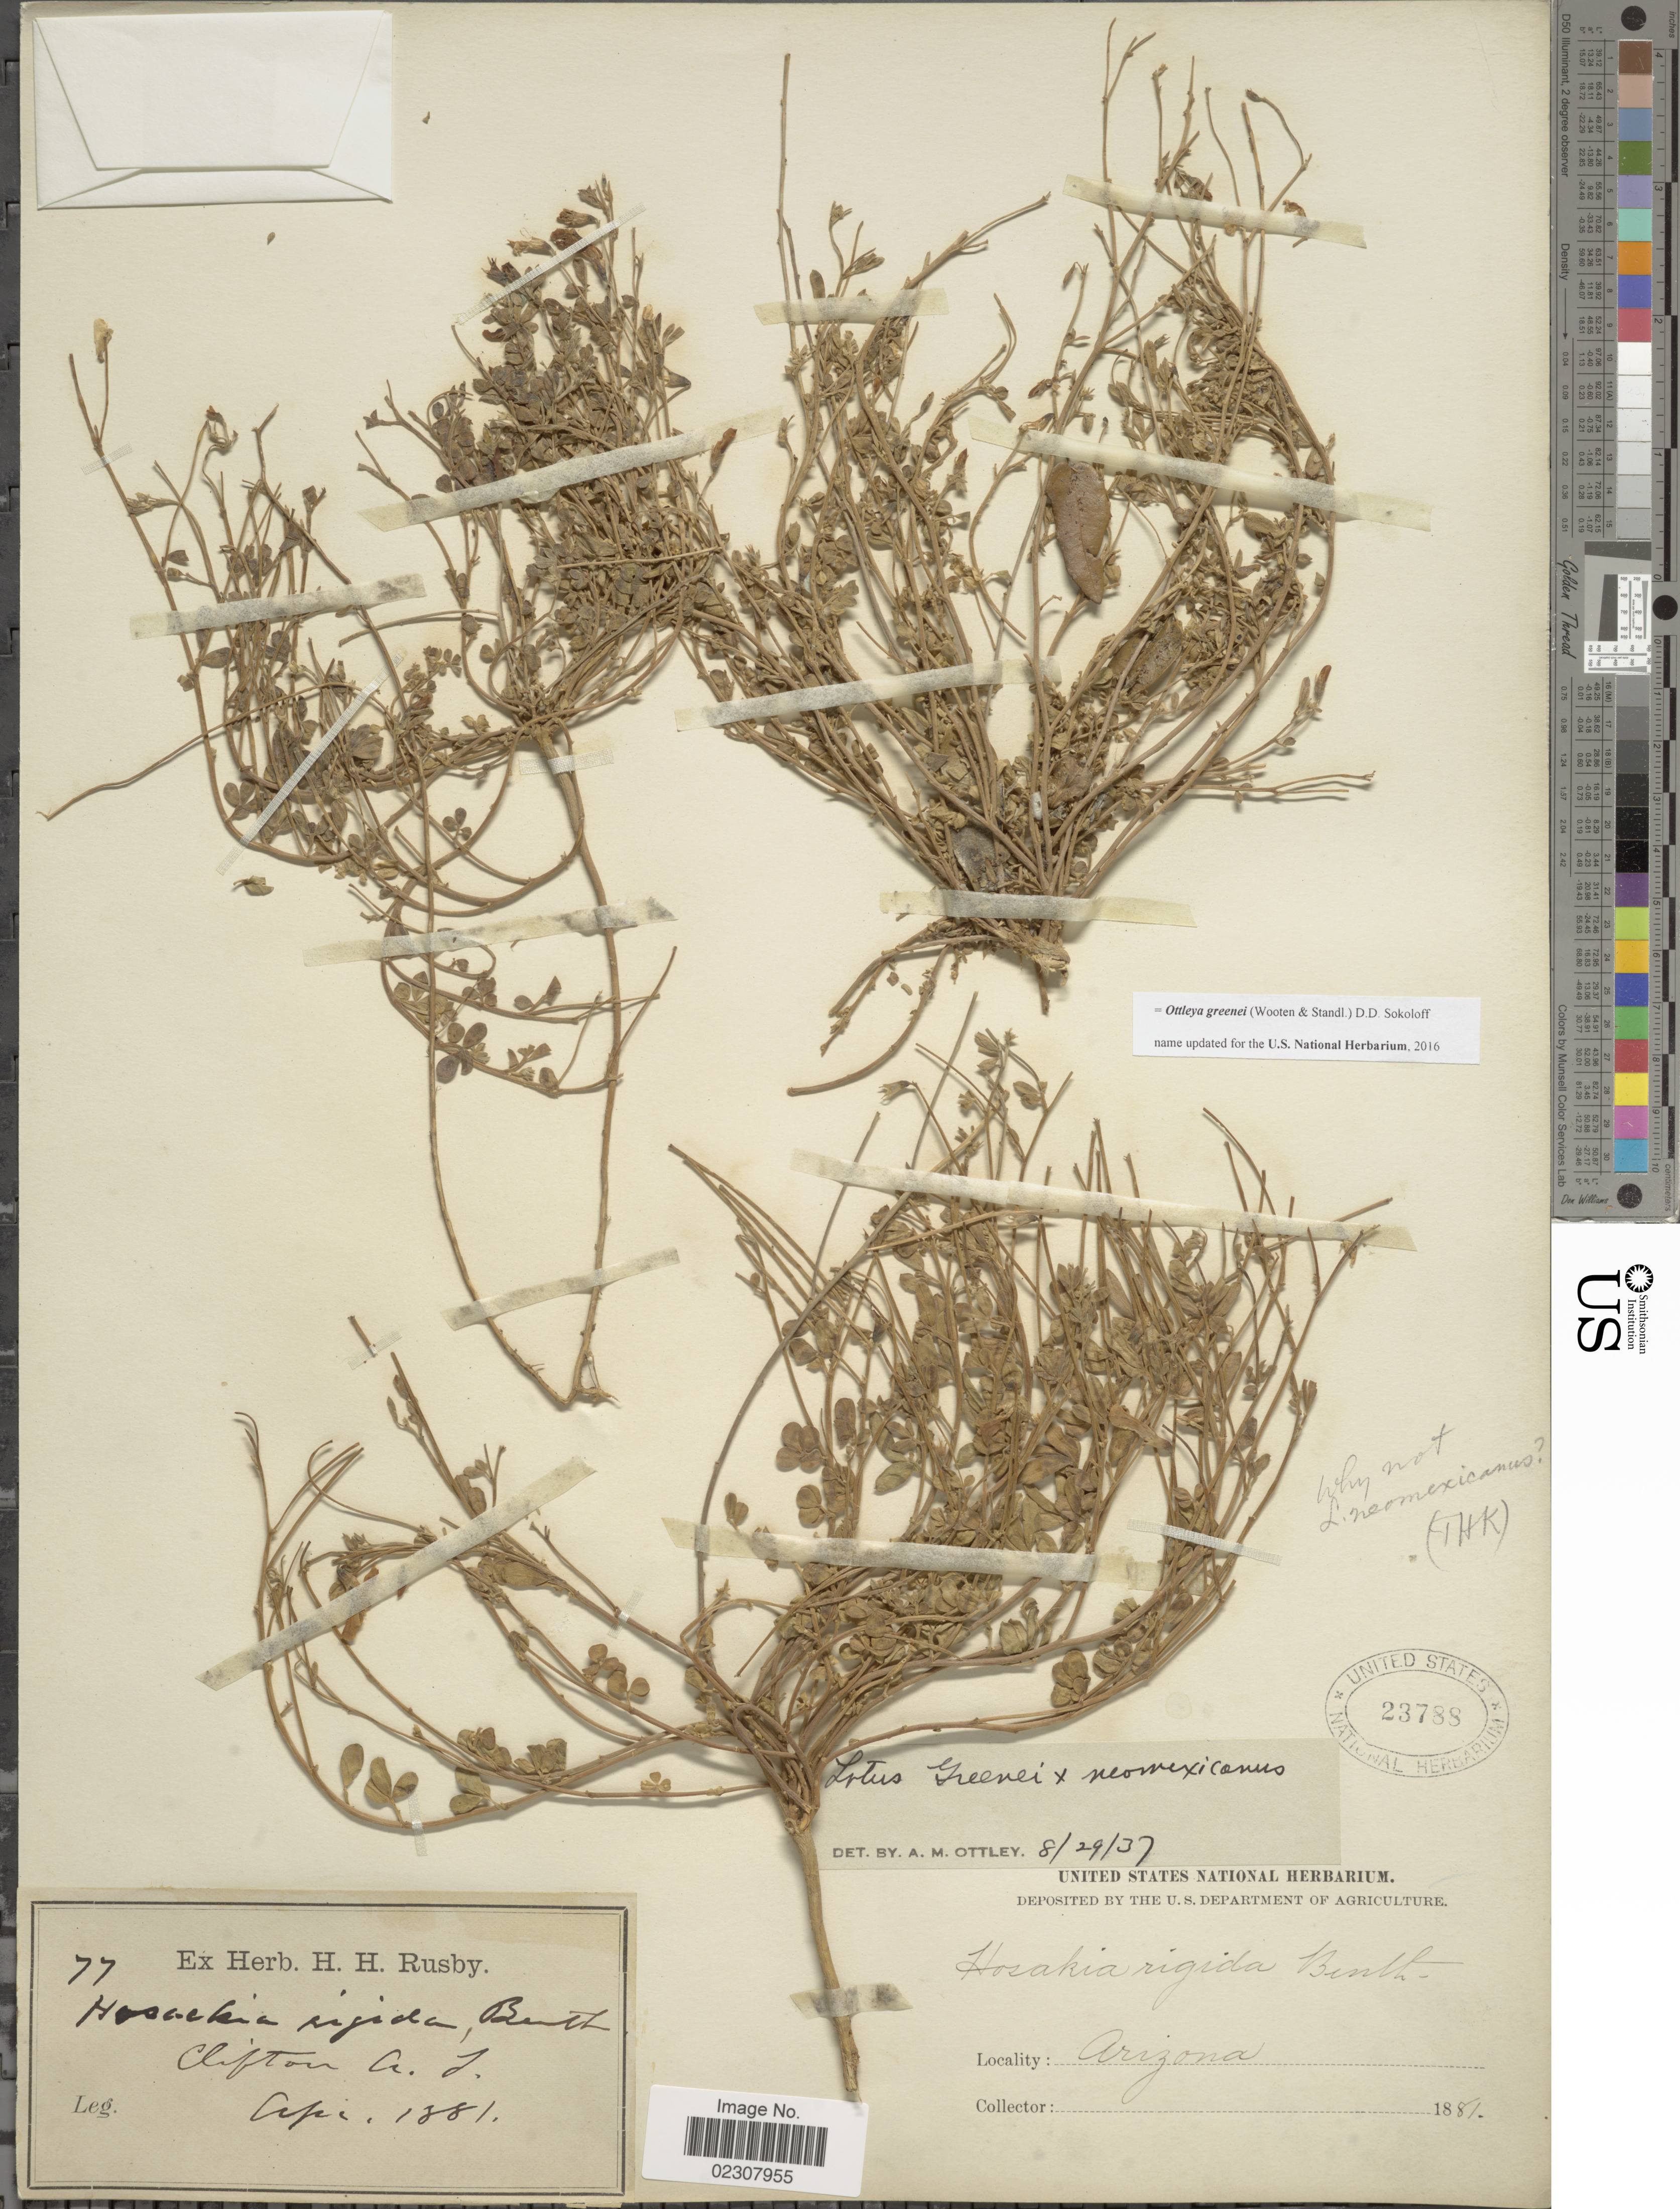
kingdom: Plantae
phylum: Tracheophyta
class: Magnoliopsida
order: Fabales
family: Fabaceae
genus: Ottleya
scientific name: Ottleya greenei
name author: (Wooten & Standl.) D.D. Sokoloff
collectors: ex herb. H. H. Rusby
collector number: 77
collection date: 1881-04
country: United States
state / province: Arizona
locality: Clifton. A.J.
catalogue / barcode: US 23788